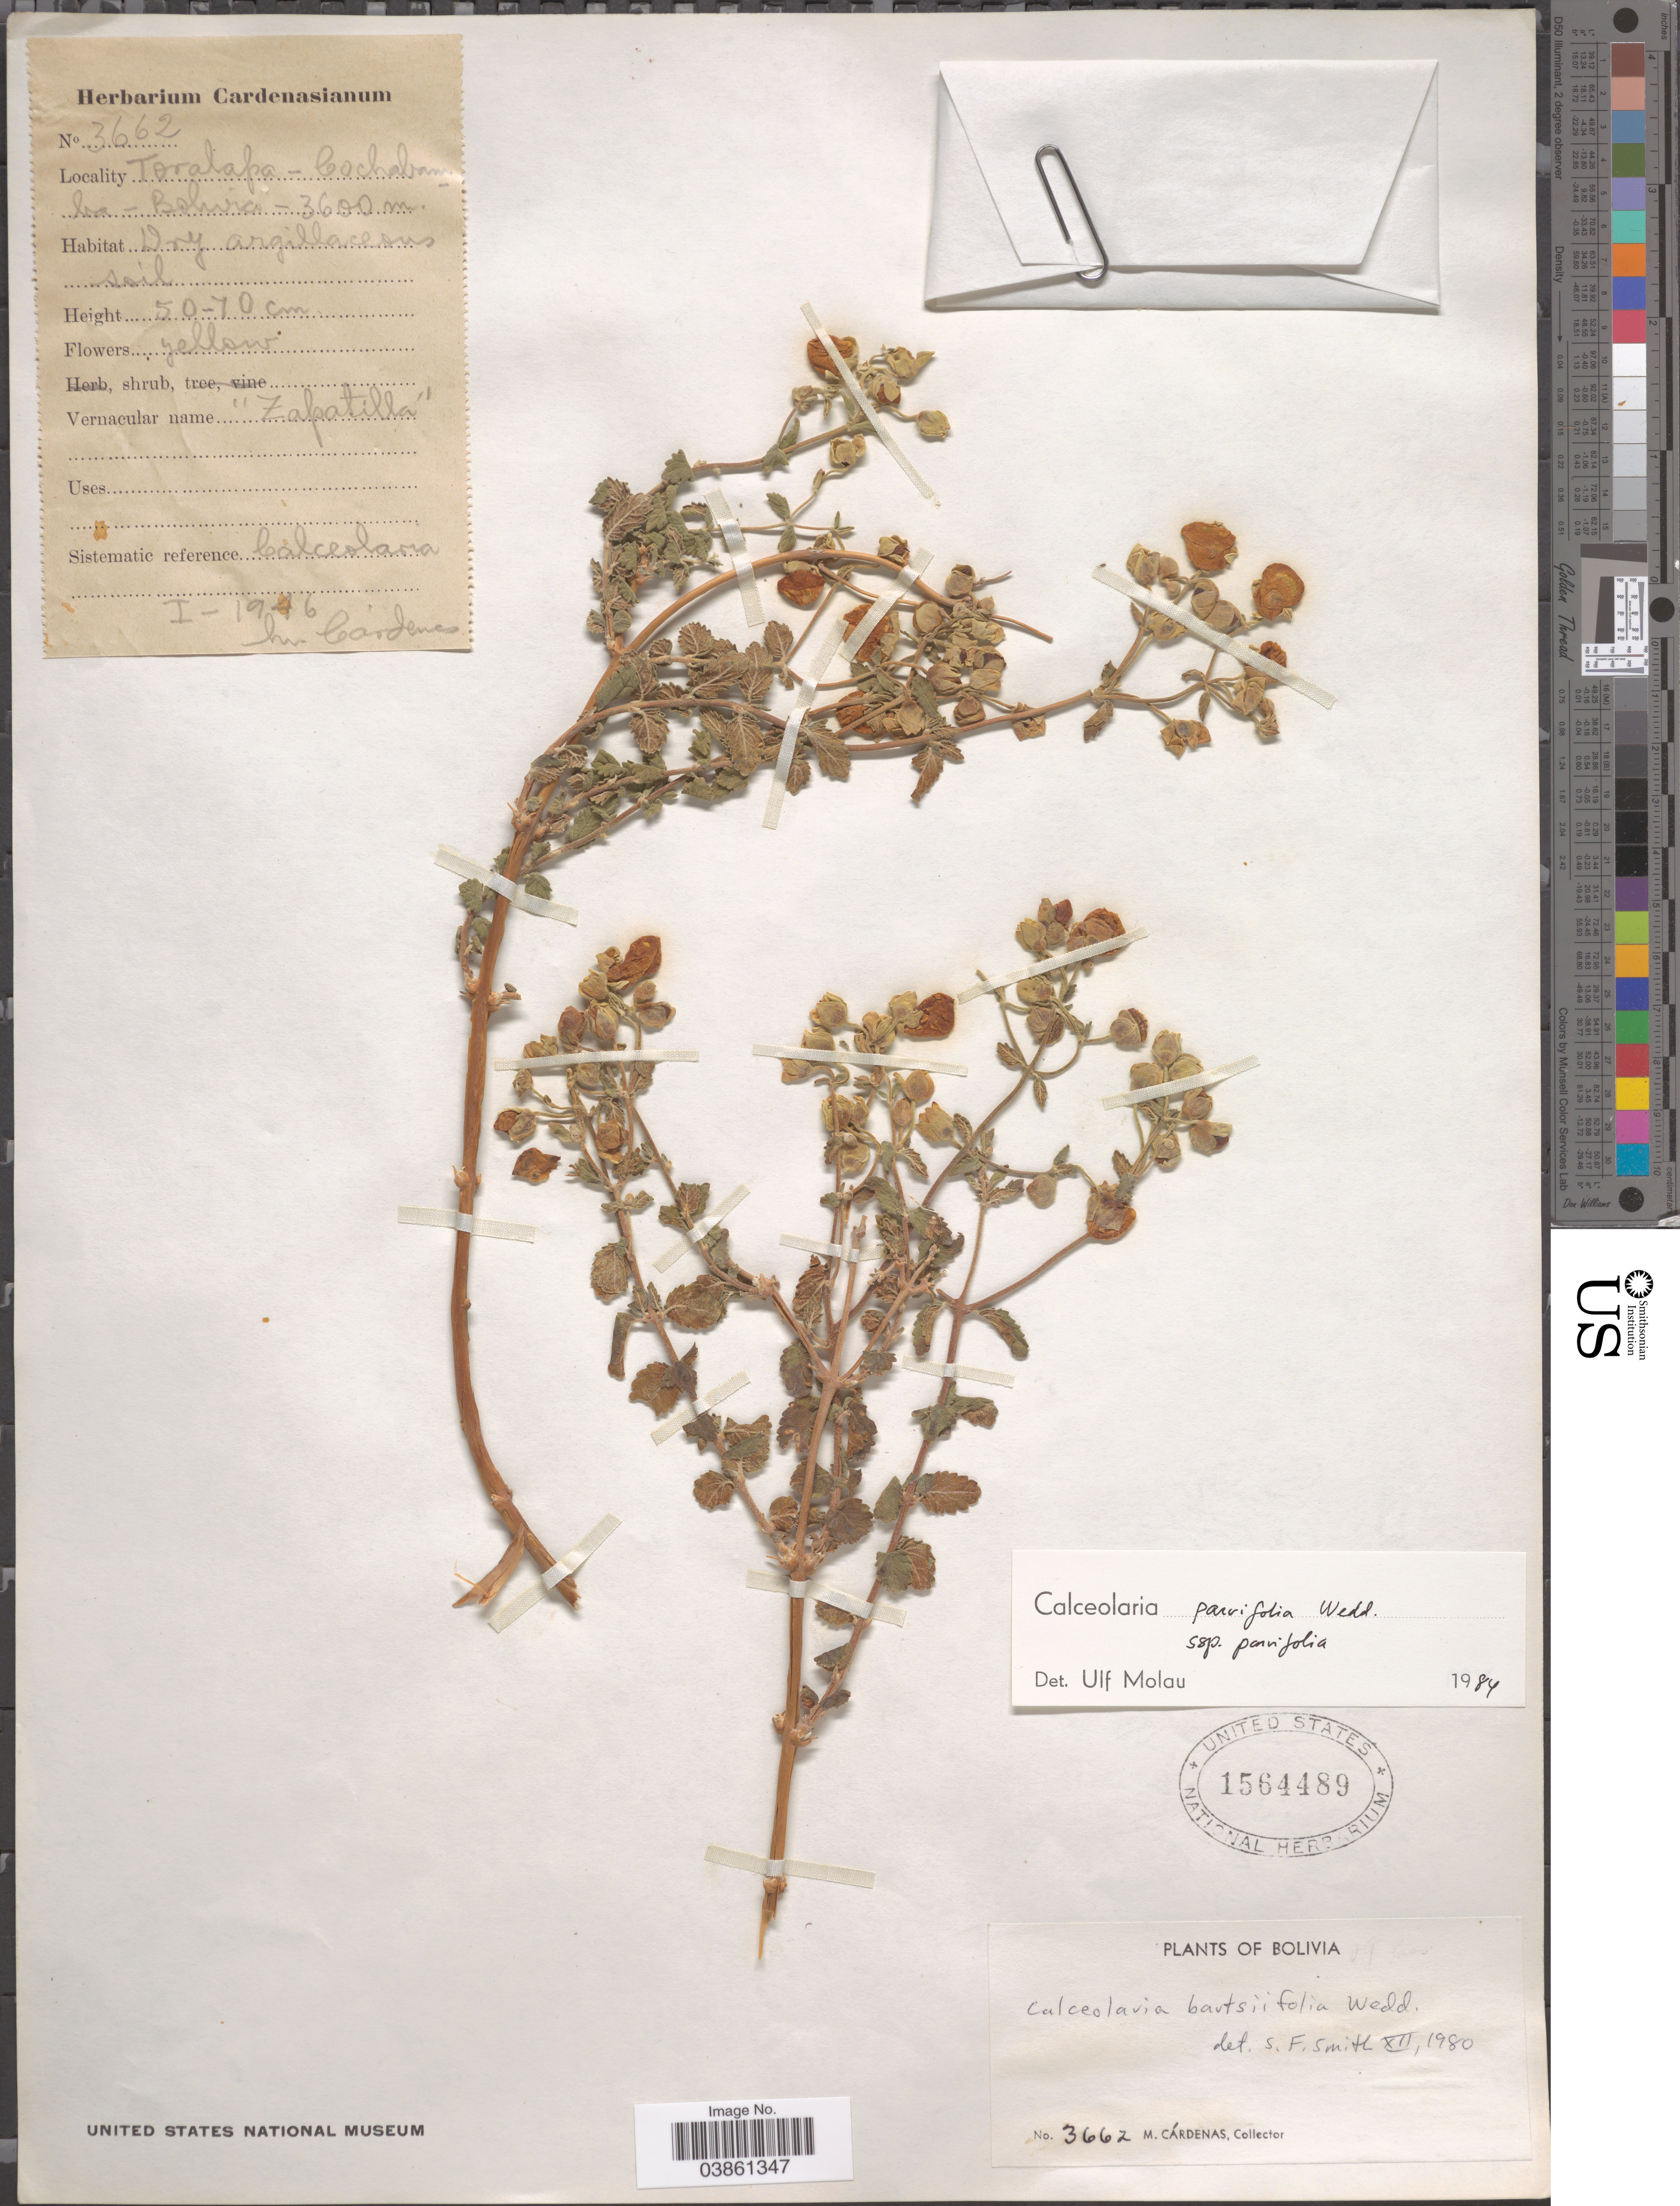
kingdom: Plantae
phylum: Tracheophyta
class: Magnoliopsida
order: Lamiales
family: Calceolariaceae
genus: Calceolaria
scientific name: Calceolaria parvifolia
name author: Wedd.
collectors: M. Cárdenas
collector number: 3662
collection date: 1946-01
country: Bolivia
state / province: Cochabamba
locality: Toralapa.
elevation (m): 3600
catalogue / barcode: US 1564489